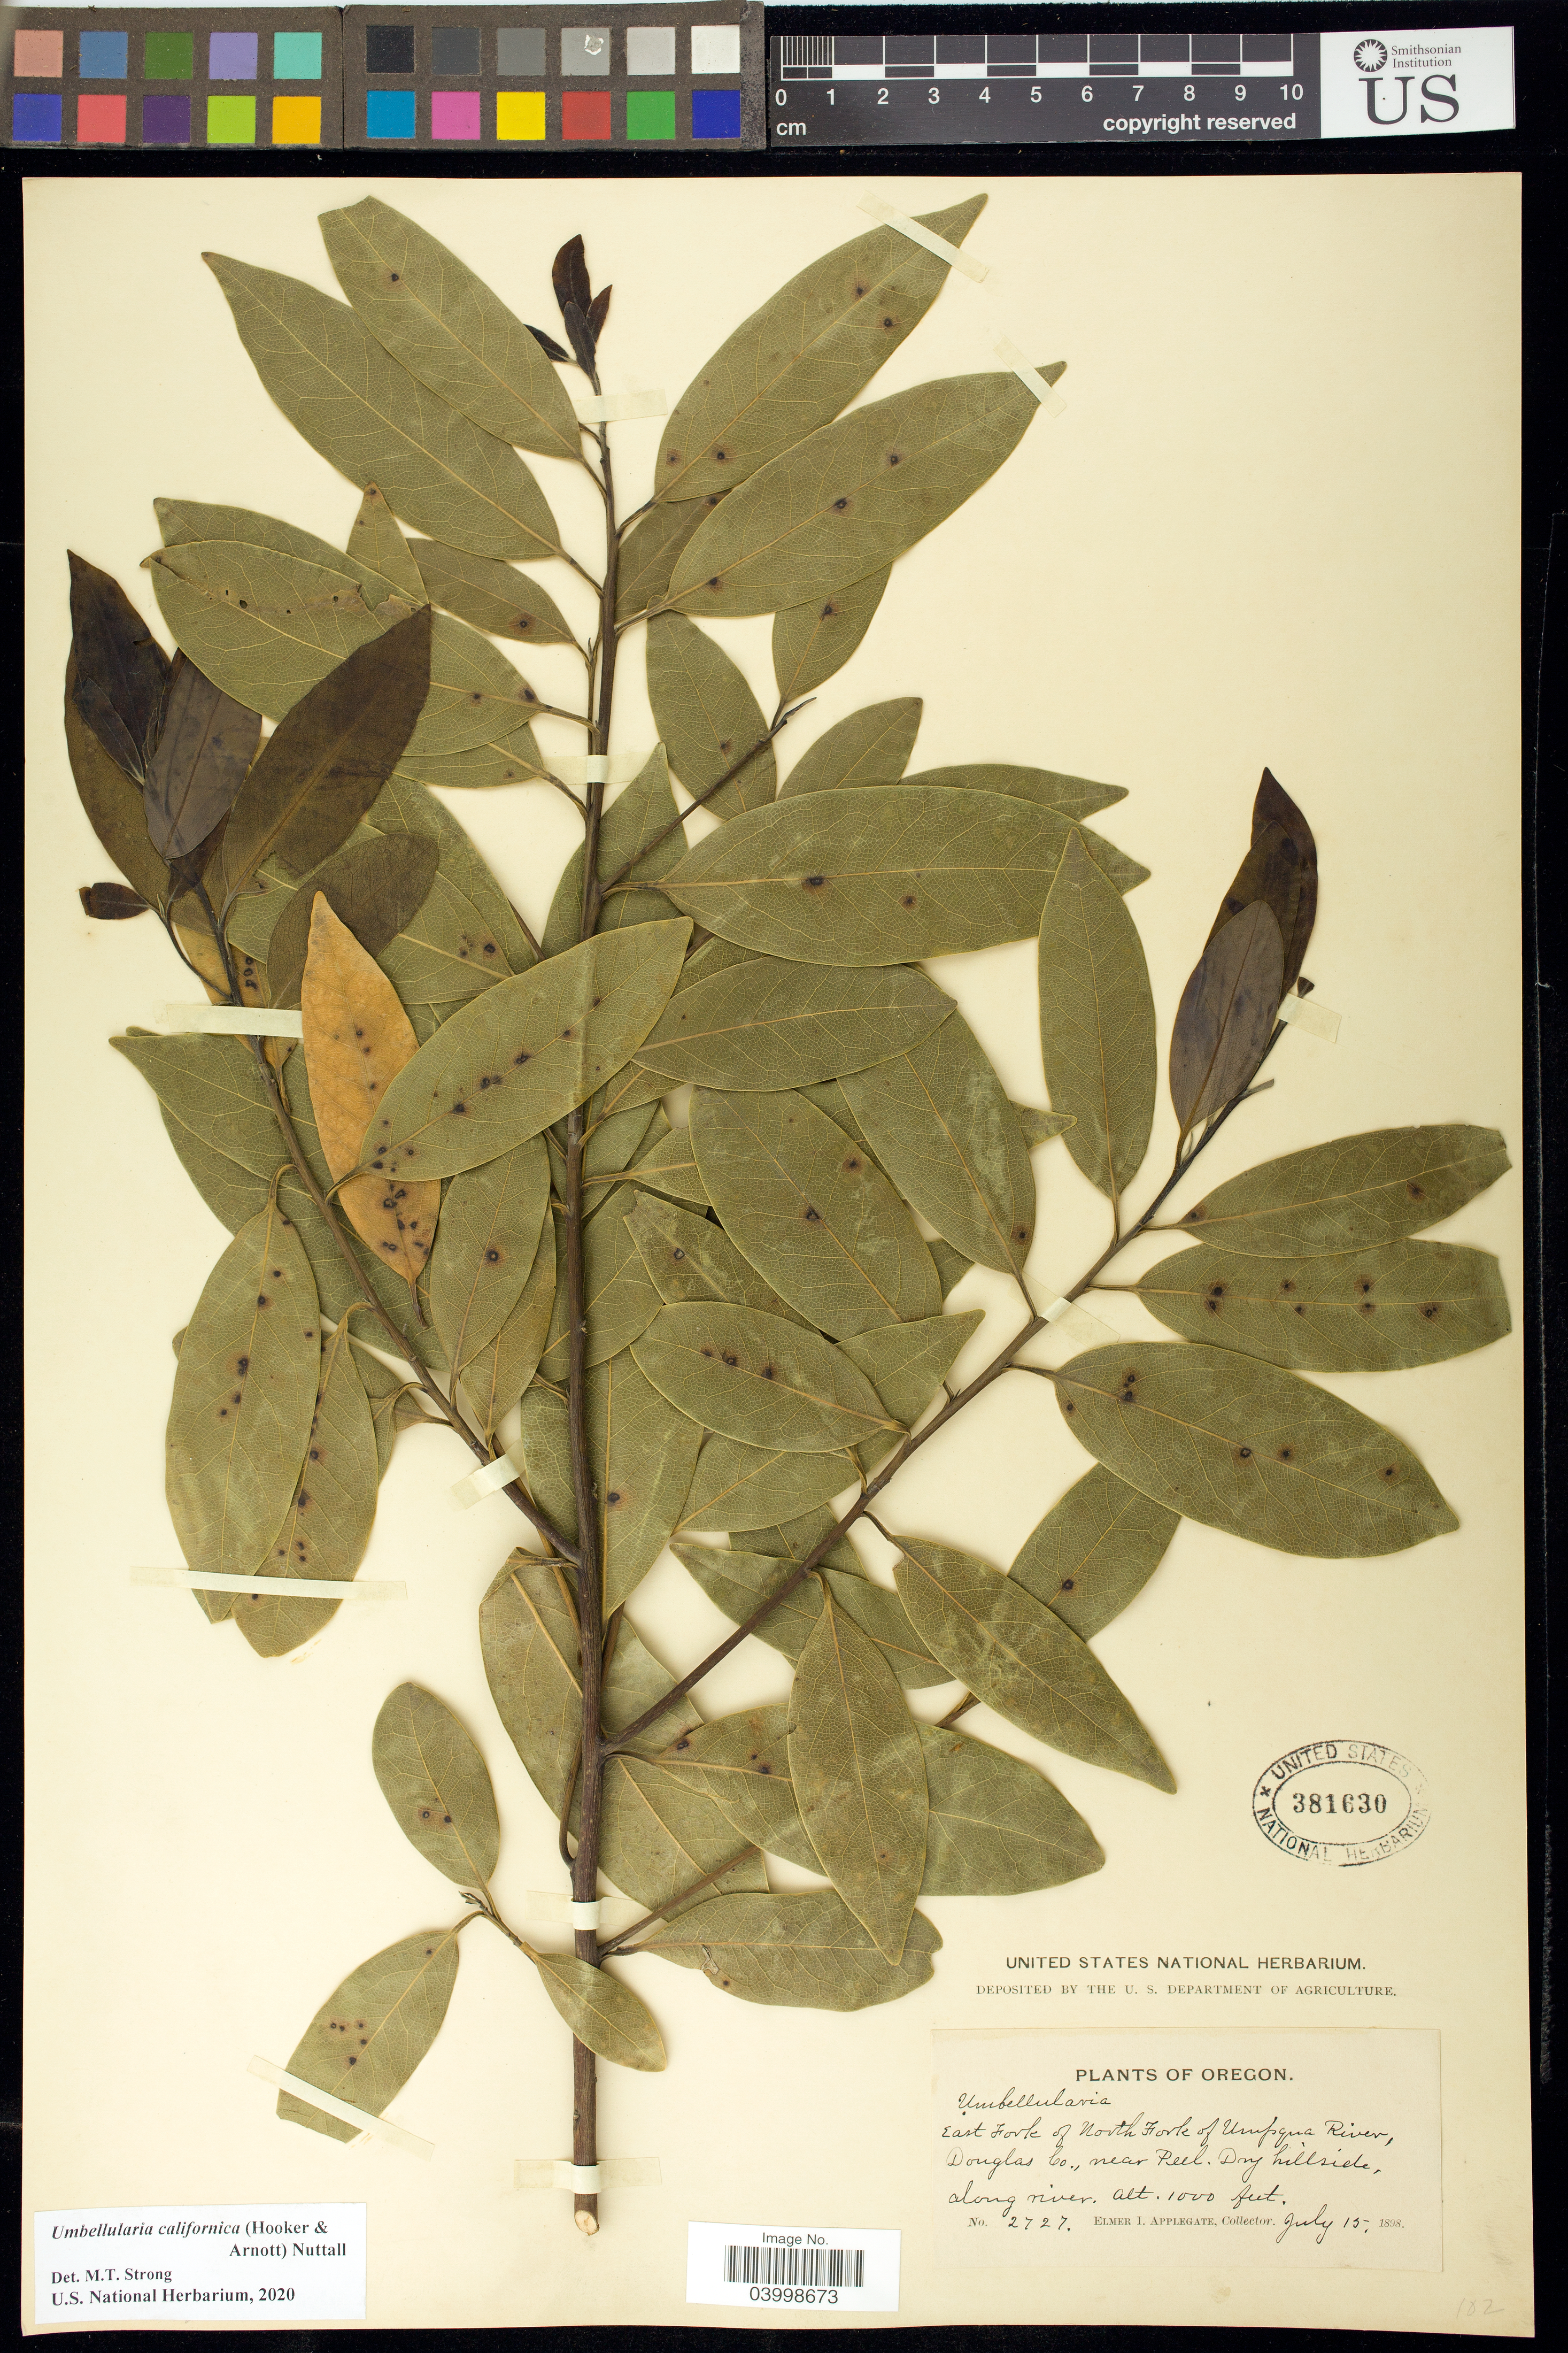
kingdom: Plantae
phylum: Tracheophyta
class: Magnoliopsida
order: Laurales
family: Lauraceae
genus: Umbellularia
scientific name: Umbellularia californica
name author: (Hook. & Arn.) Nutt.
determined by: Strong, M. T., (US), Smithsonian Institution - National Museum of Natural History (UNITED STATES)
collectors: E. I. Applegate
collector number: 2727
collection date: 1898-07-15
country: United States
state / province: Oregon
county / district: Douglas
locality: East fork of North Fork of Umpiqua River, near Peel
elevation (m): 305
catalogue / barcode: US 381630